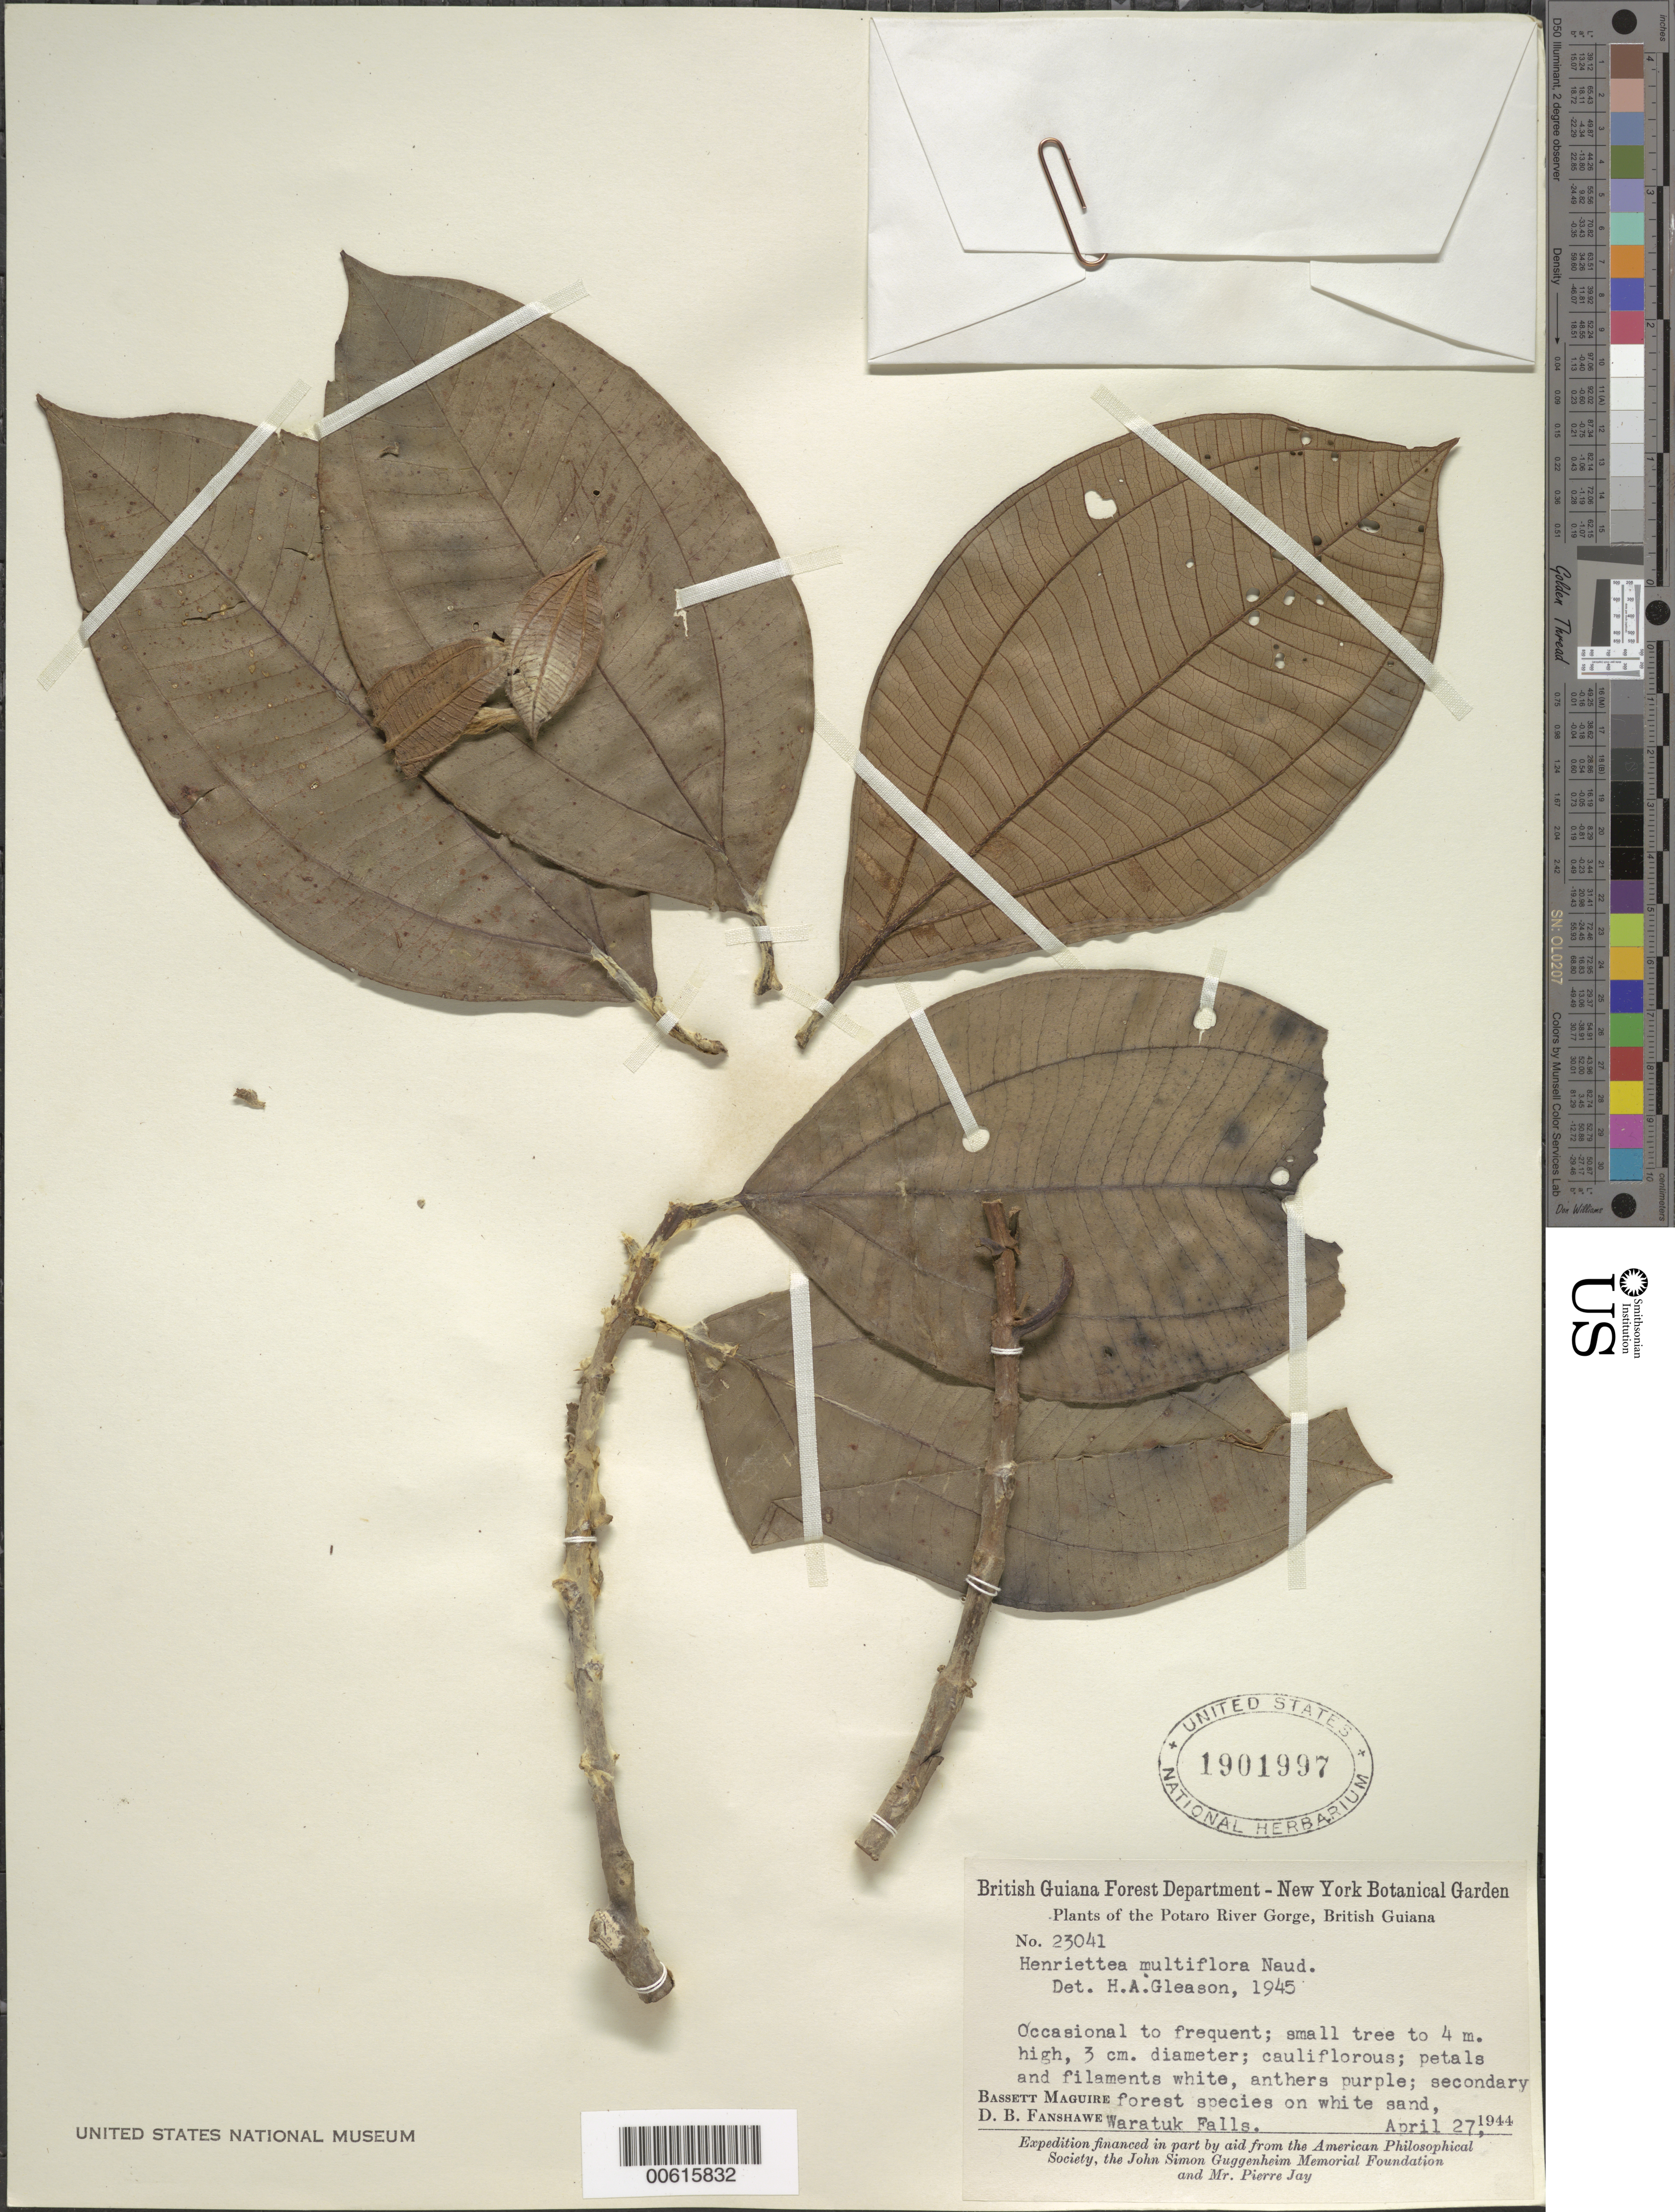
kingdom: Plantae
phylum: Tracheophyta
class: Magnoliopsida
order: Myrtales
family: Melastomataceae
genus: Henriettea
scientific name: Henriettea multiflora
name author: Naudin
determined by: Gleason, H. A.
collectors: B. Maguire & D. B. Fanshawe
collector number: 23041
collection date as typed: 27-Apr-44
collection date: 1944-04-27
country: Guyana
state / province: Potaro-Siparuni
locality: Waratuk Falls, Potaro River Gorge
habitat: Secondary forest species on white sand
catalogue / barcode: US 1901997